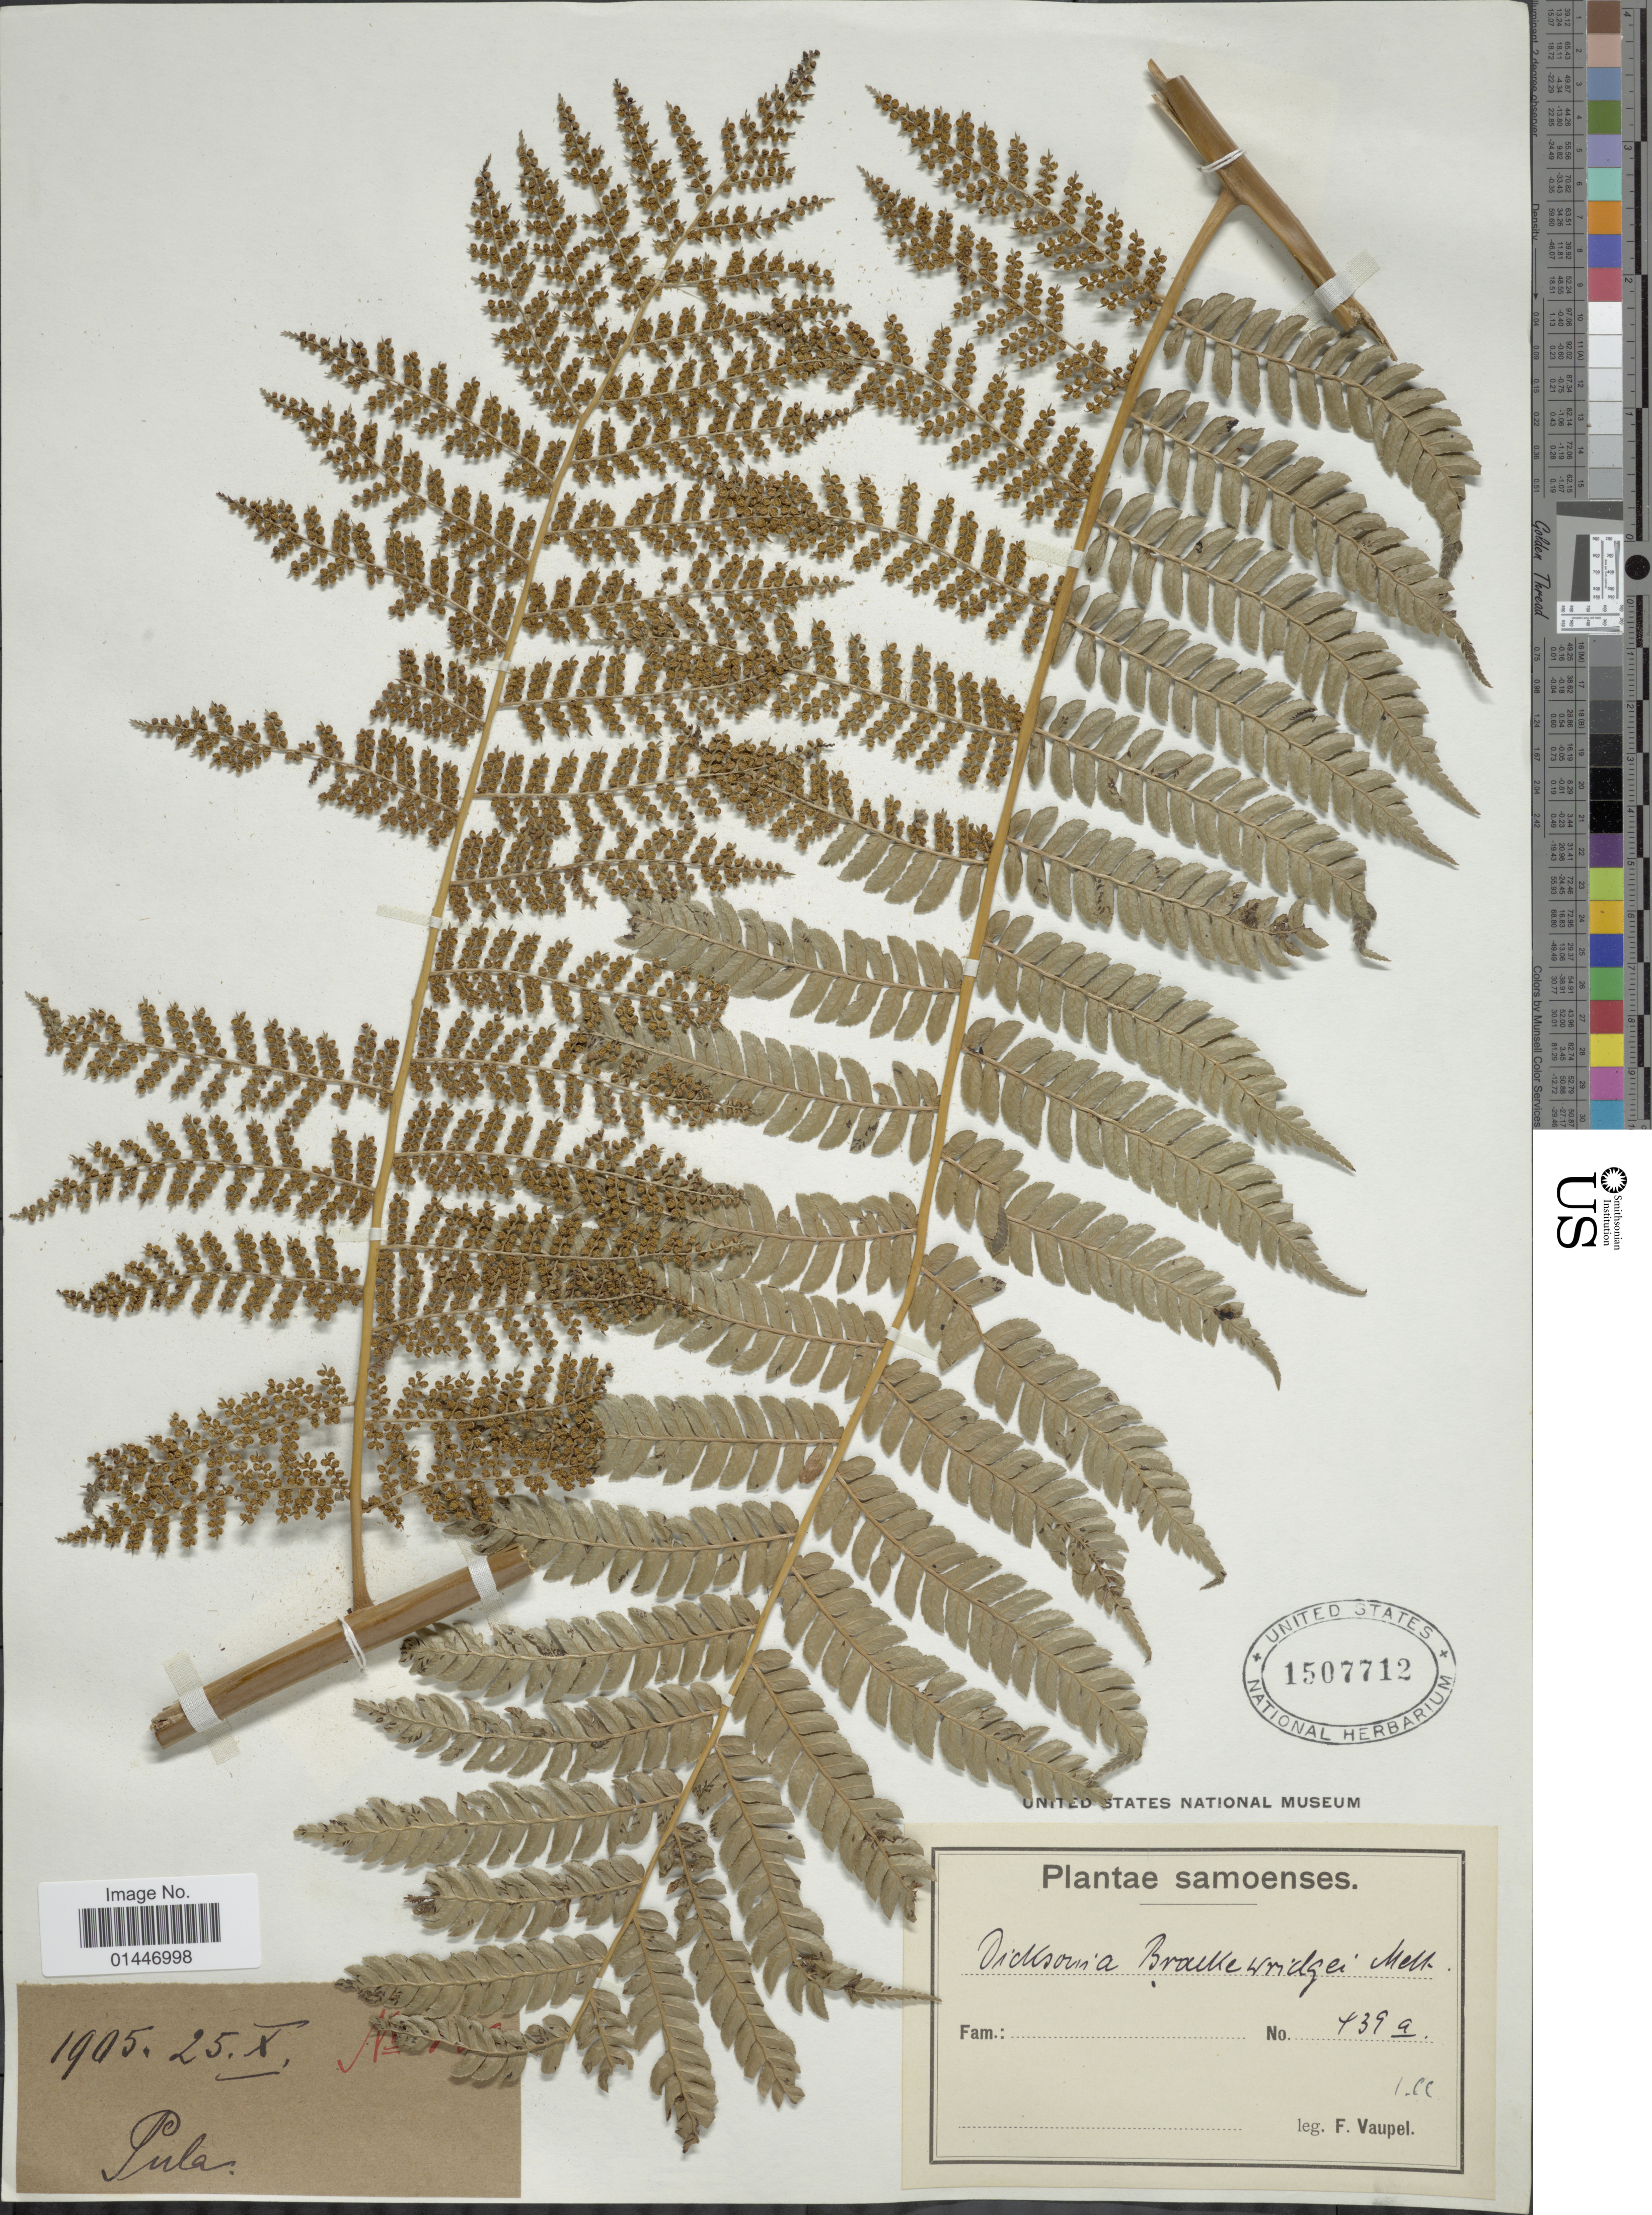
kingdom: Plantae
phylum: Tracheophyta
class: Polypodiopsida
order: Cyatheales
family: Dicksoniaceae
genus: Dicksonia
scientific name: Dicksonia brackenridgei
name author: Mett.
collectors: F. Vaupel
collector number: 439a*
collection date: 1905-10-25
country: Samoa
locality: Samoenses: Pula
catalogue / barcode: US 1507712